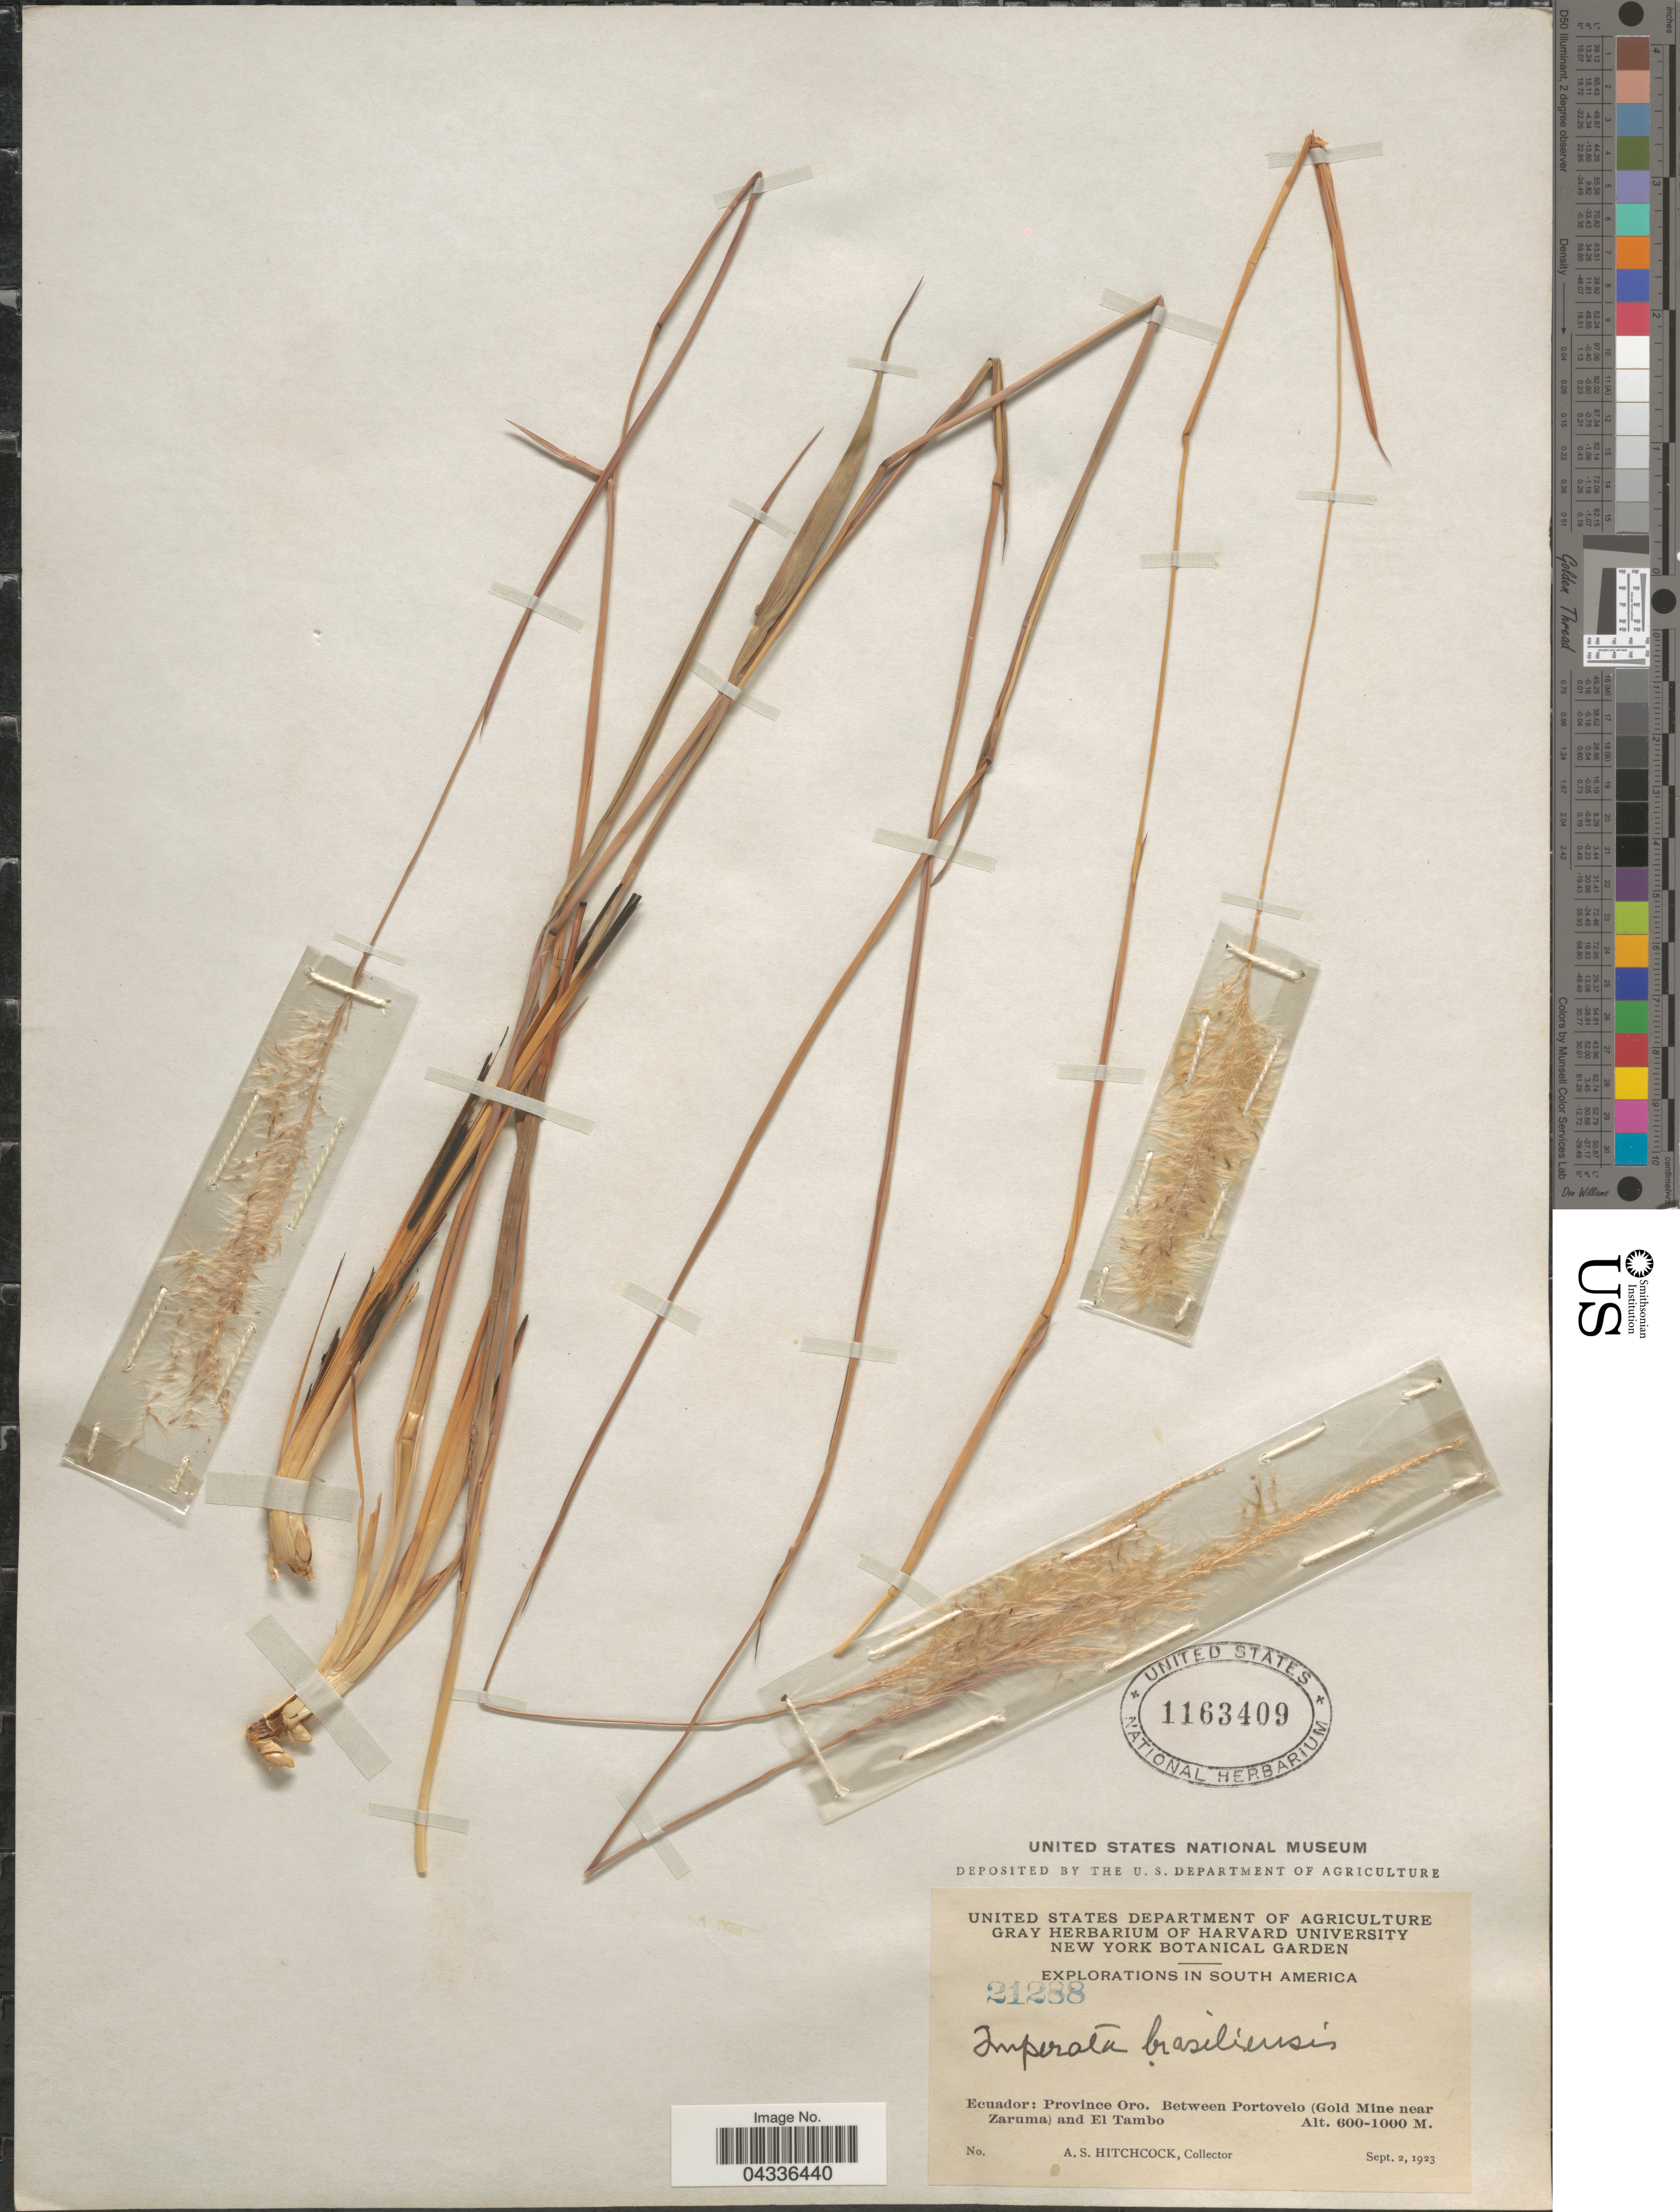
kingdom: Plantae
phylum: Tracheophyta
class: Liliopsida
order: Poales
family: Poaceae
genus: Imperata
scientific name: Imperata brasiliensis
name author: Trin.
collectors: A. S. Hitchcock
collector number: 21288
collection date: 1923-09-02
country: Ecuador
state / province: El Oro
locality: Explorations in South America. Between Portovelo (Gold Mine near Zaruma) and El Tambo.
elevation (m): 600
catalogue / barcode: US 1163409